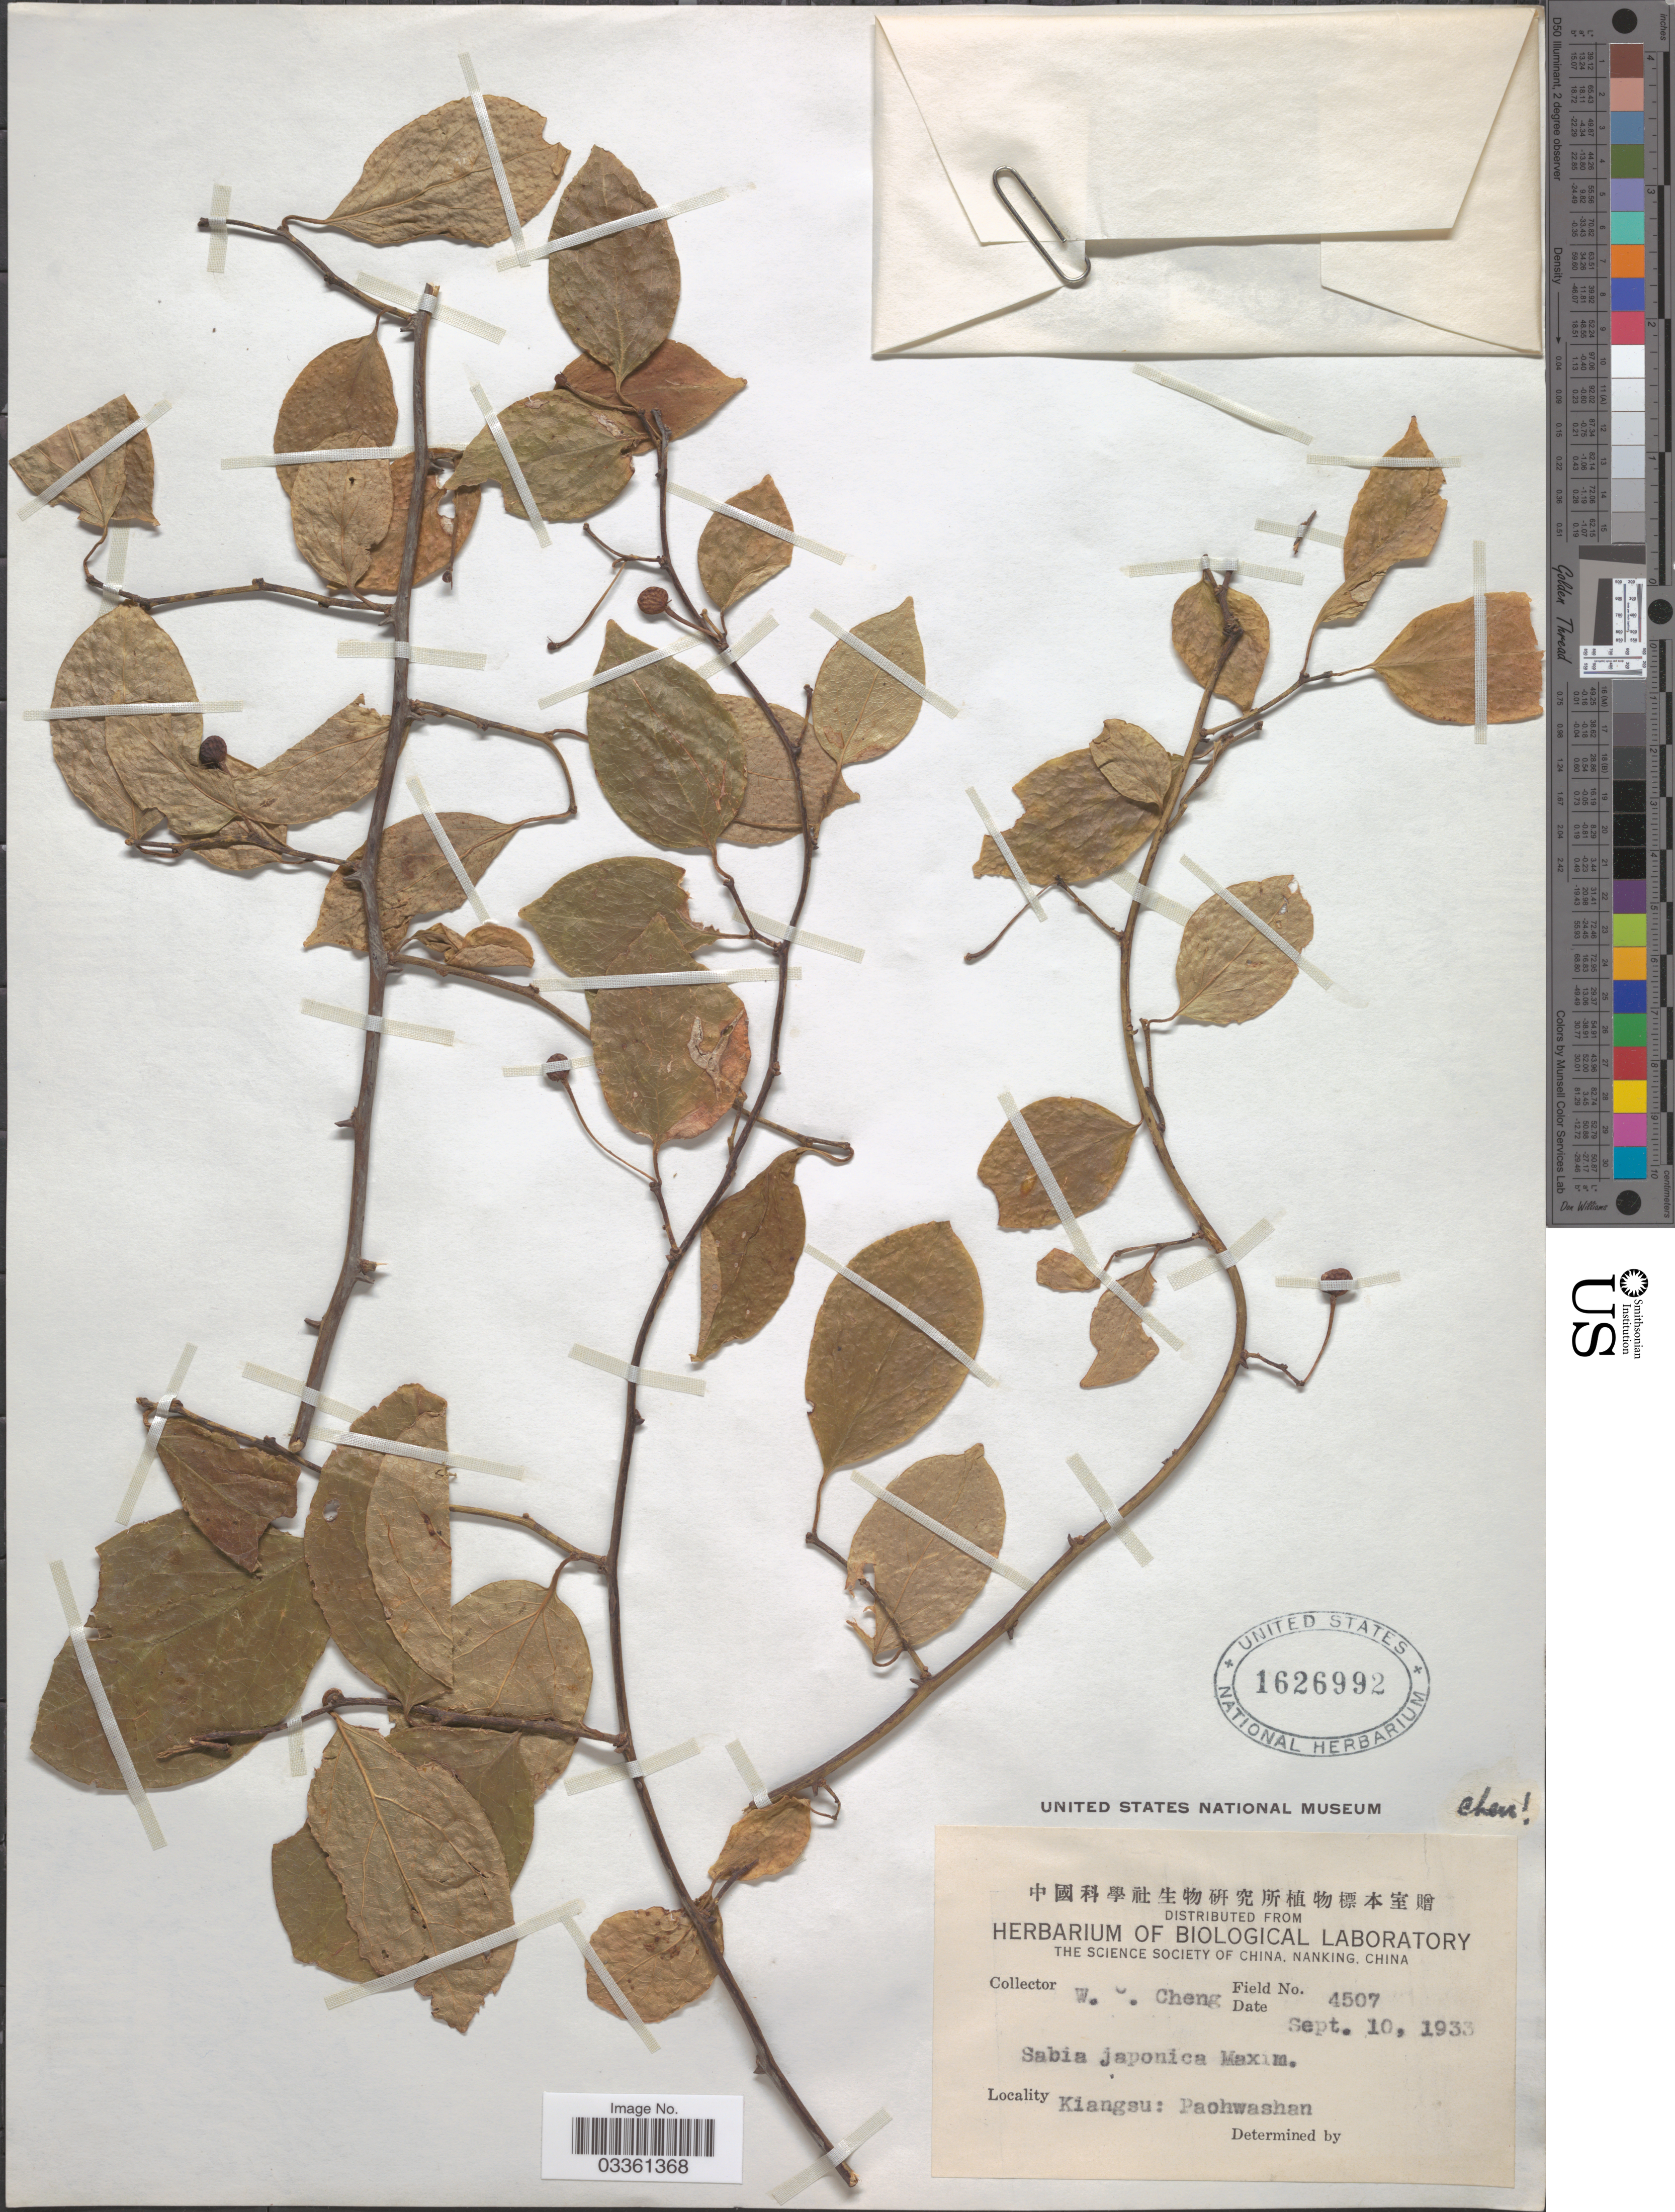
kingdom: Plantae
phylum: Tracheophyta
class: Magnoliopsida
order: Proteales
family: Sabiaceae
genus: Sabia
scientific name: Sabia japonica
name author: Maxim.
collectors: W. C. Cheng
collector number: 4507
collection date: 1933-09-10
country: China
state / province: Jiangsu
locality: Kiangsu: Paohwashan.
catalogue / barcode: US 1626992